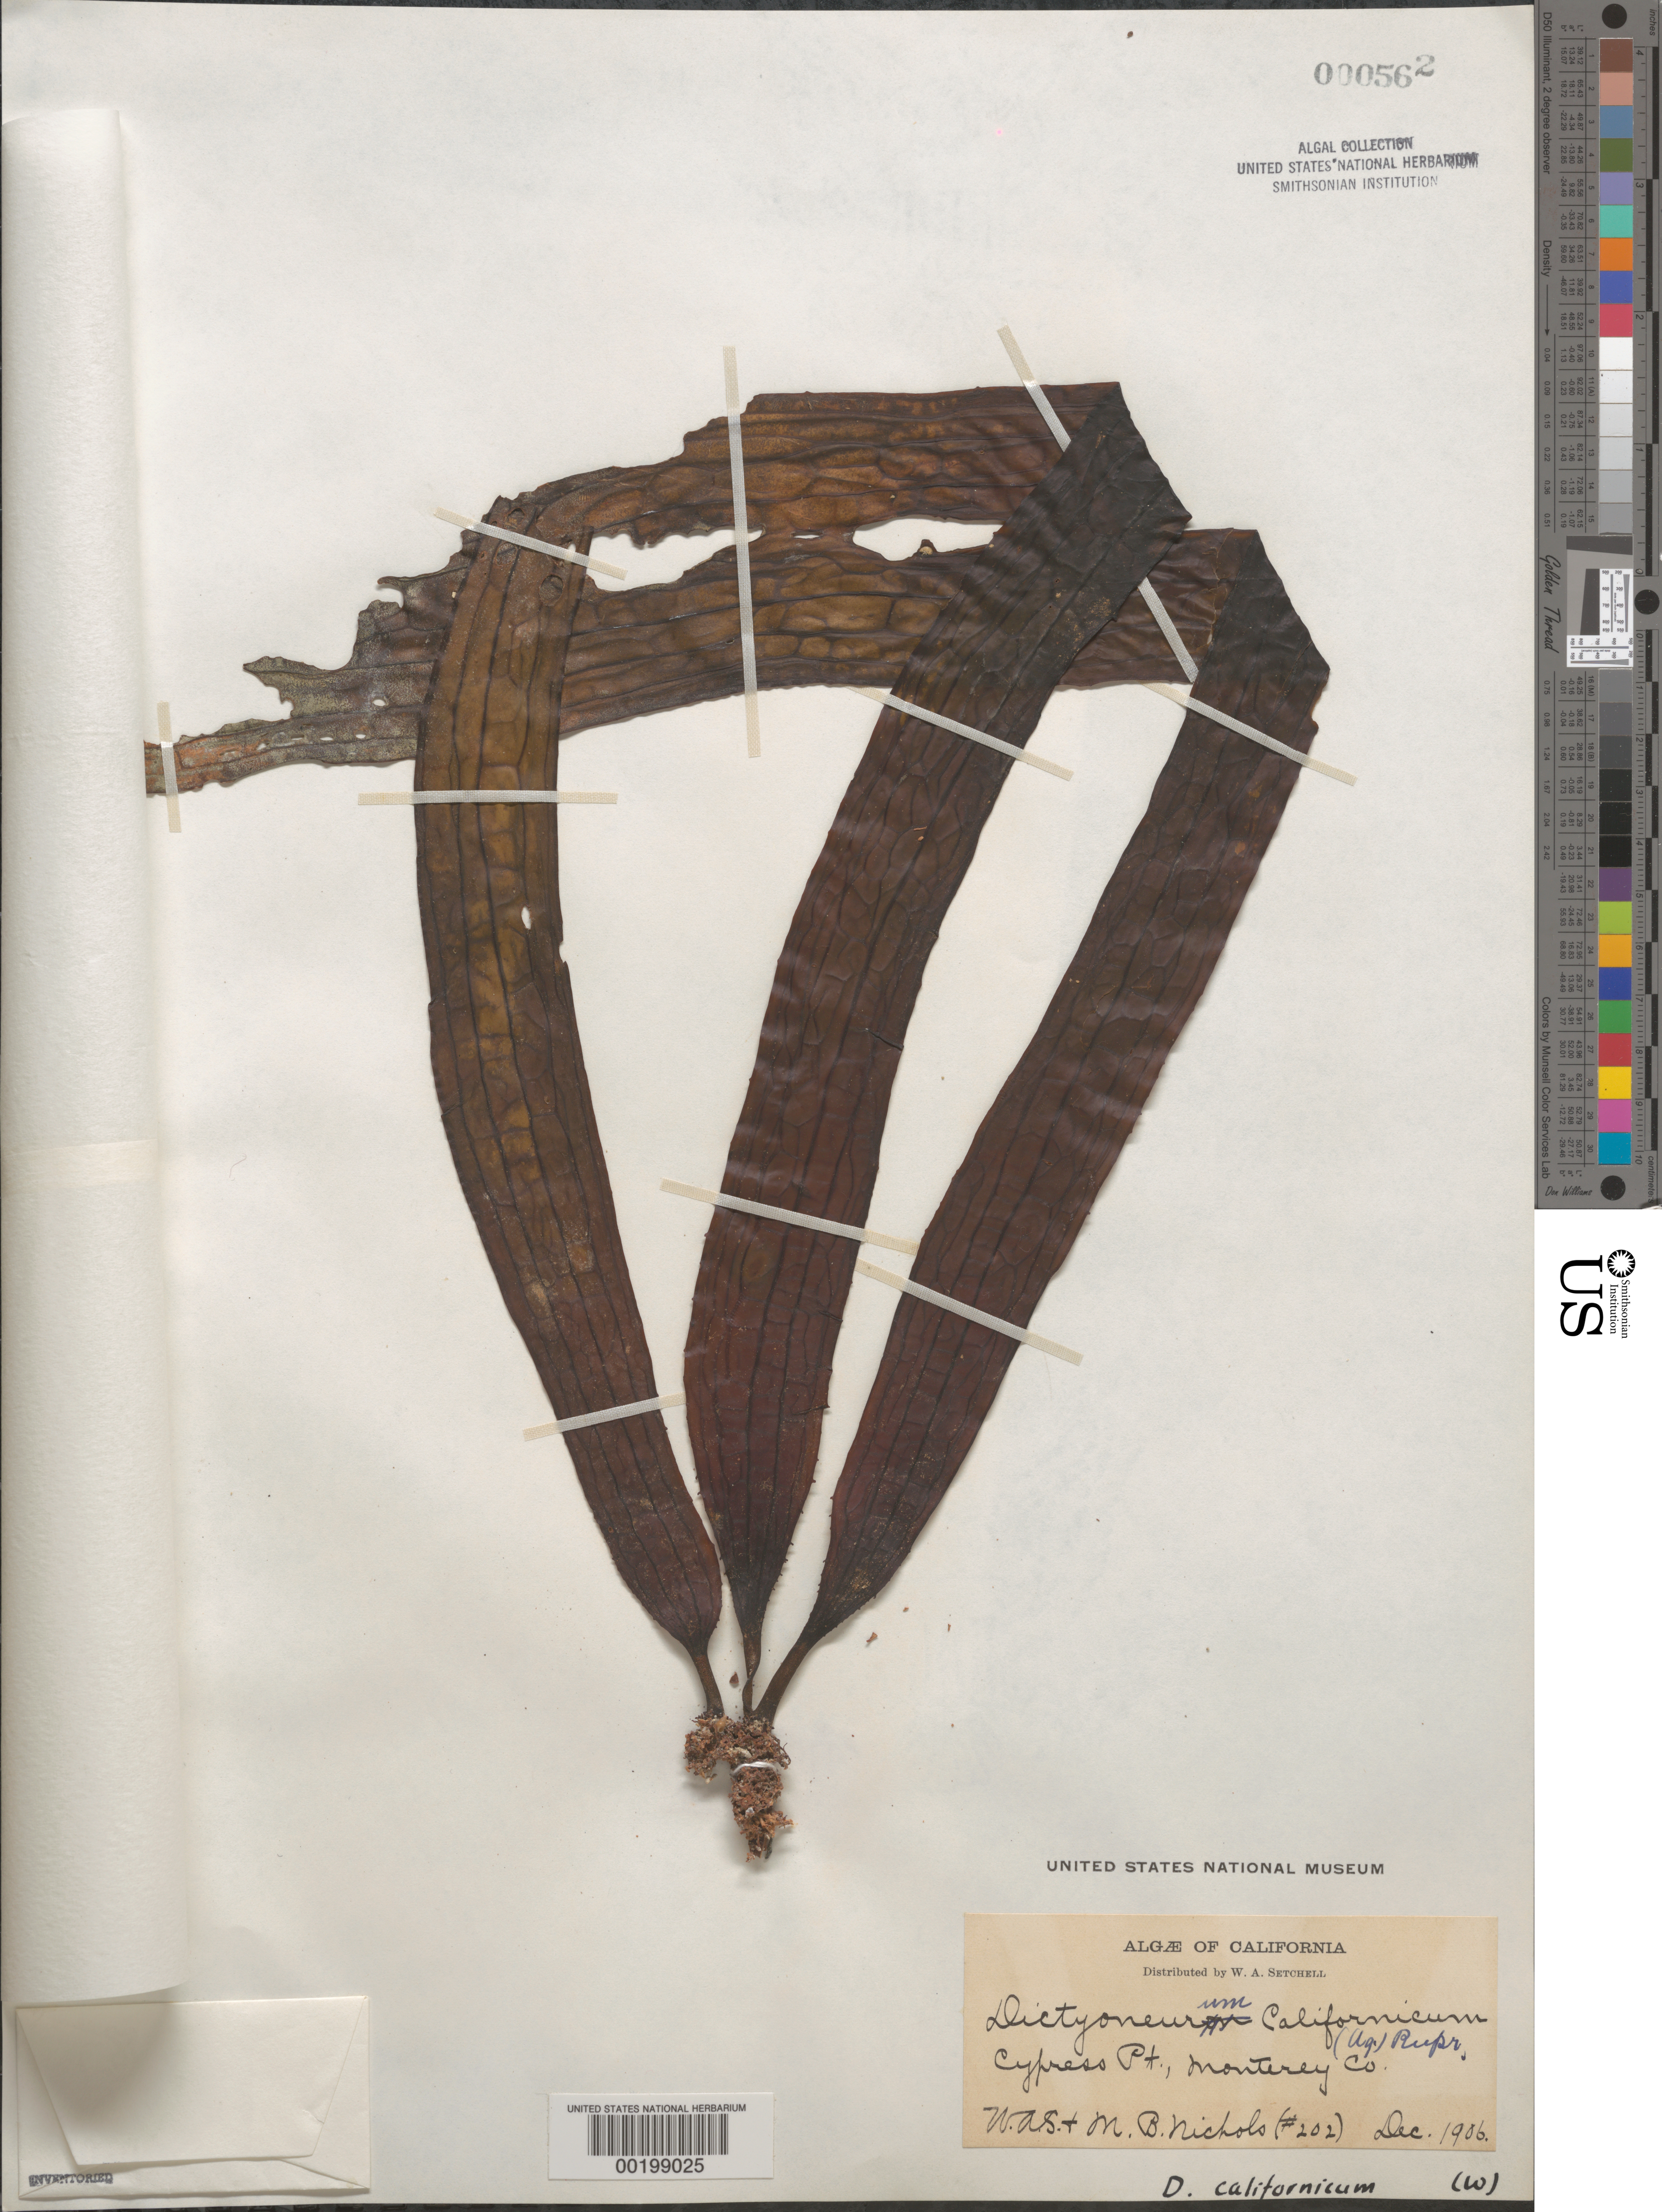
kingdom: Chromista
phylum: Ochrophyta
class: Phaeophyceae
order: Laminariales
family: Costariaceae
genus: Dictyoneurum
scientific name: Dictyoneurum californicum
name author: Rupr.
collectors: W. Setchell & M. Nichols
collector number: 202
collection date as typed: Dec 1906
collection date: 1906-12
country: United States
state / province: California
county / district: Monterey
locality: Cypress Point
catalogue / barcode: US 562